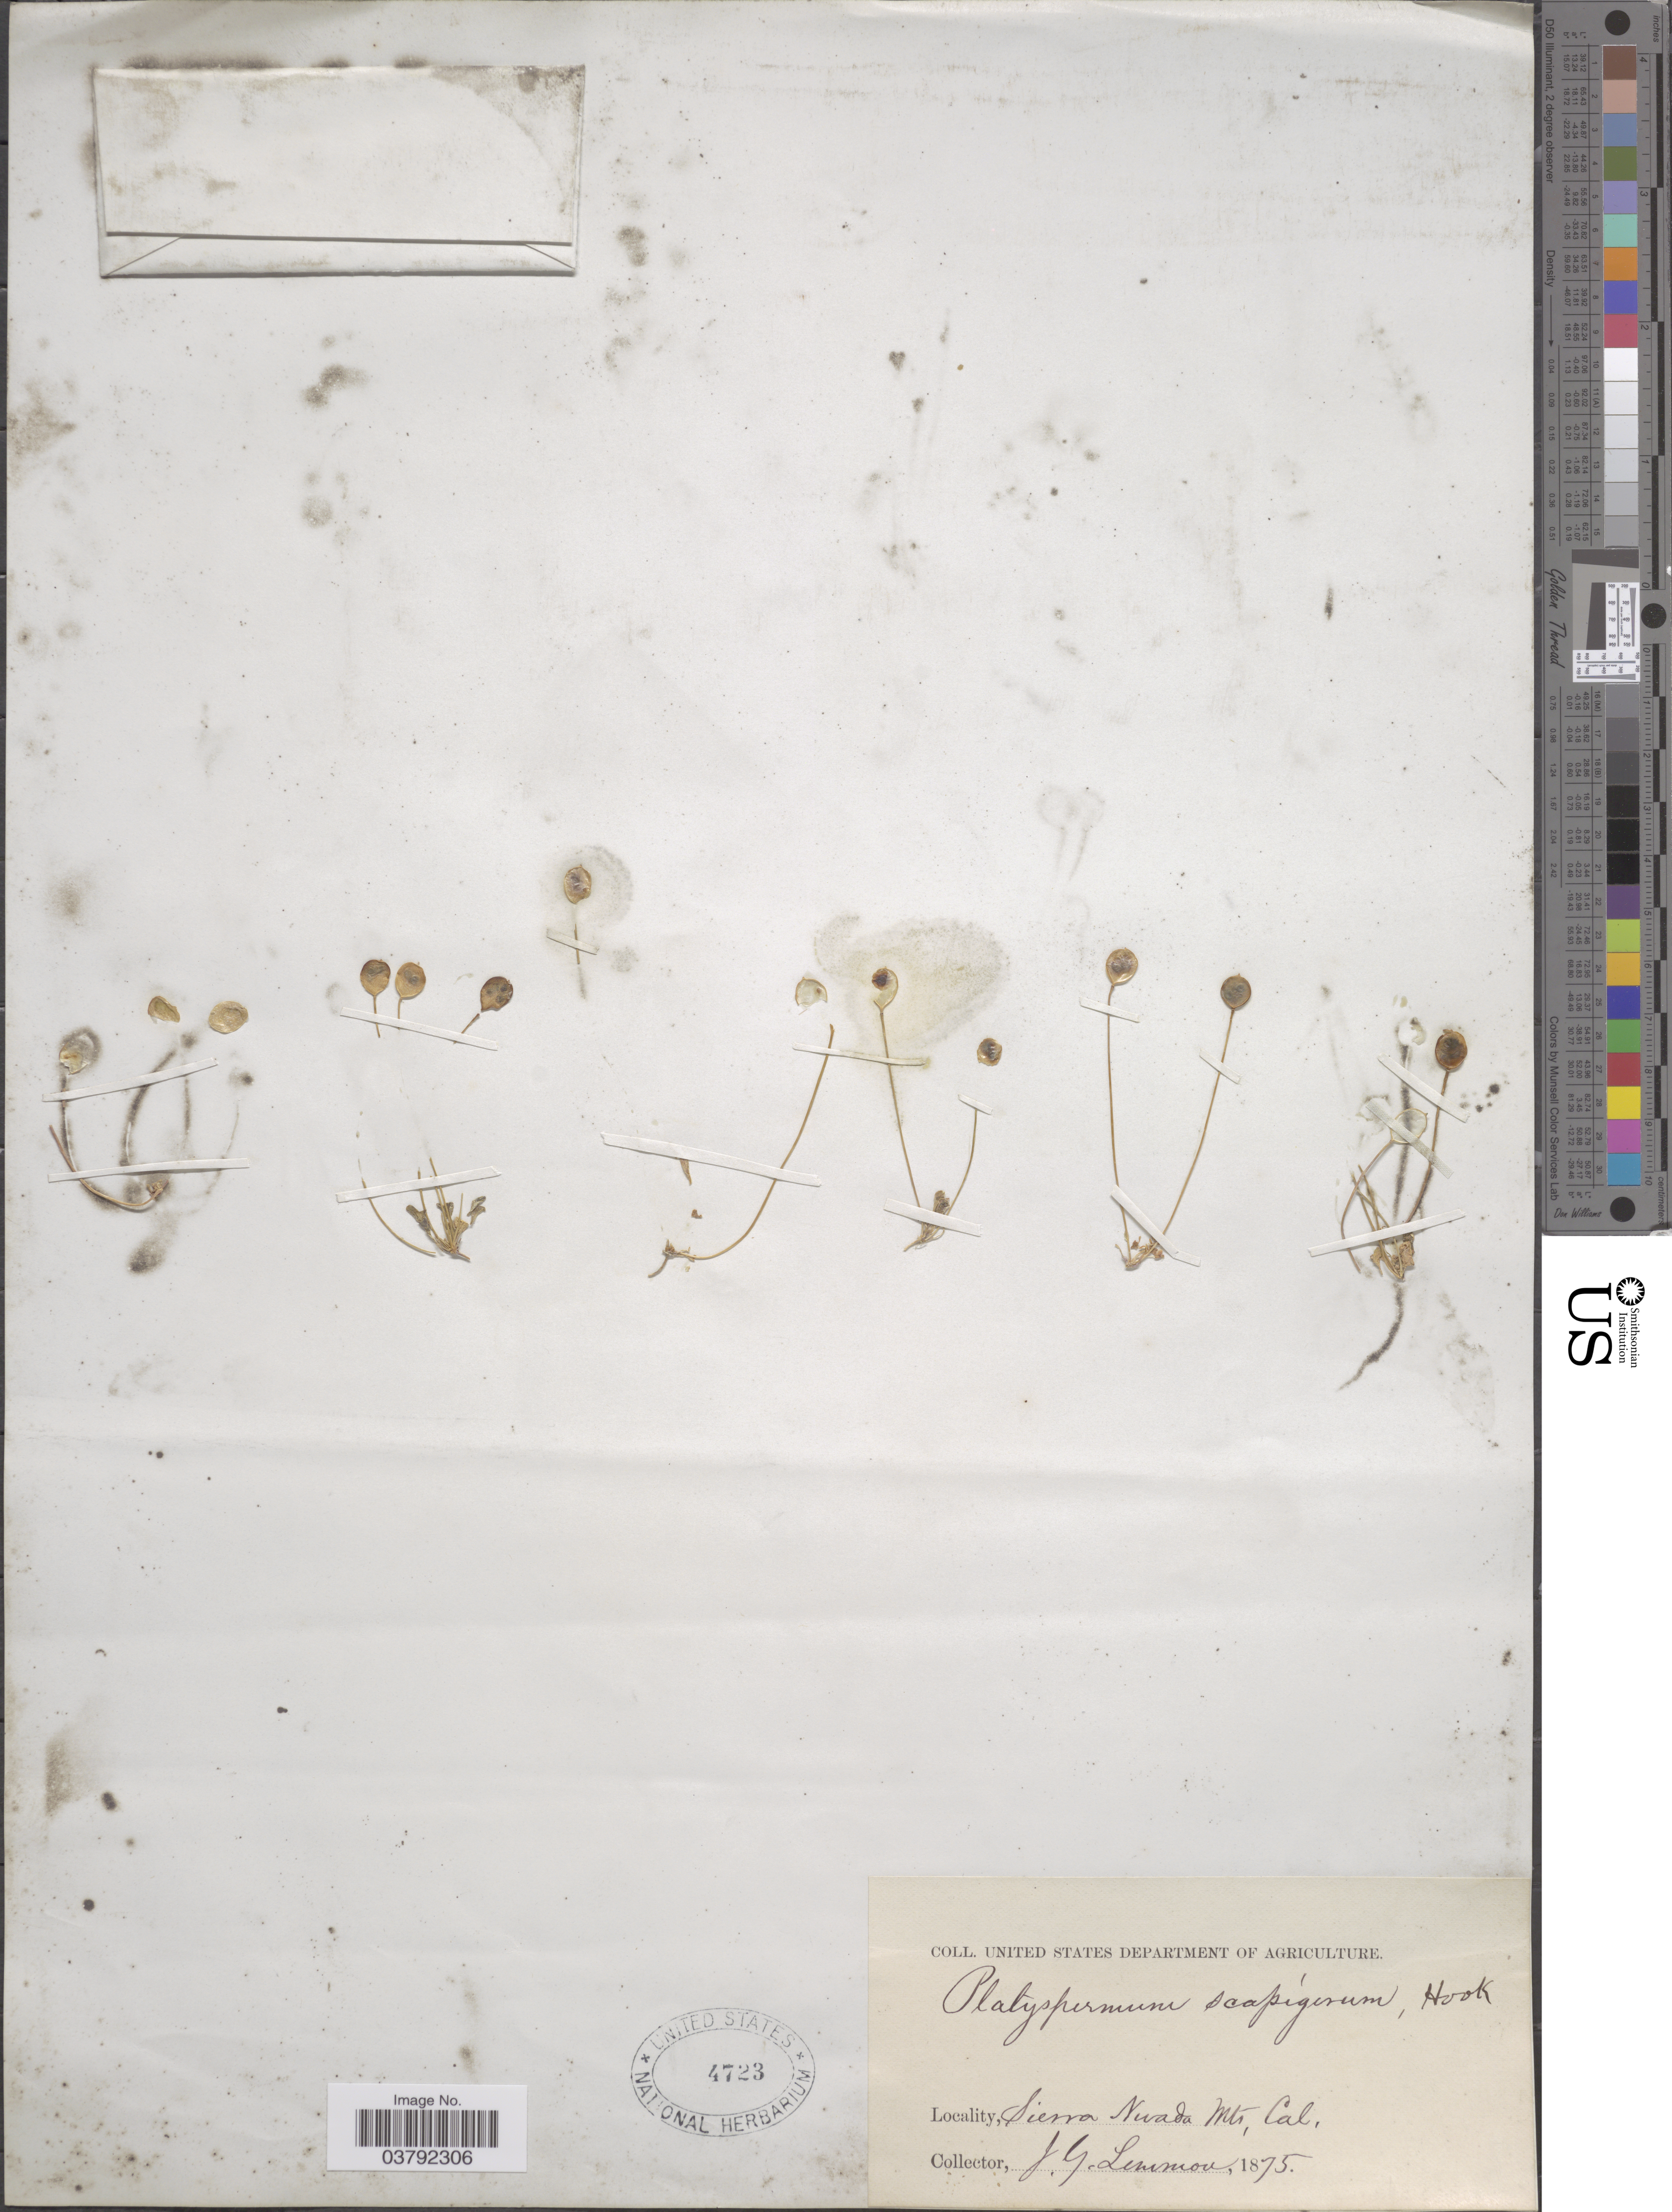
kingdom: Plantae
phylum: Tracheophyta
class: Magnoliopsida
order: Brassicales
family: Brassicaceae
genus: Idahoa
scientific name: Idahoa scapigera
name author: A. Nelson & J.F. Macbr.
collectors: J. Lemmon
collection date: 1875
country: United States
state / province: California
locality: Sierra Nevada Mts.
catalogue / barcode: US 4723